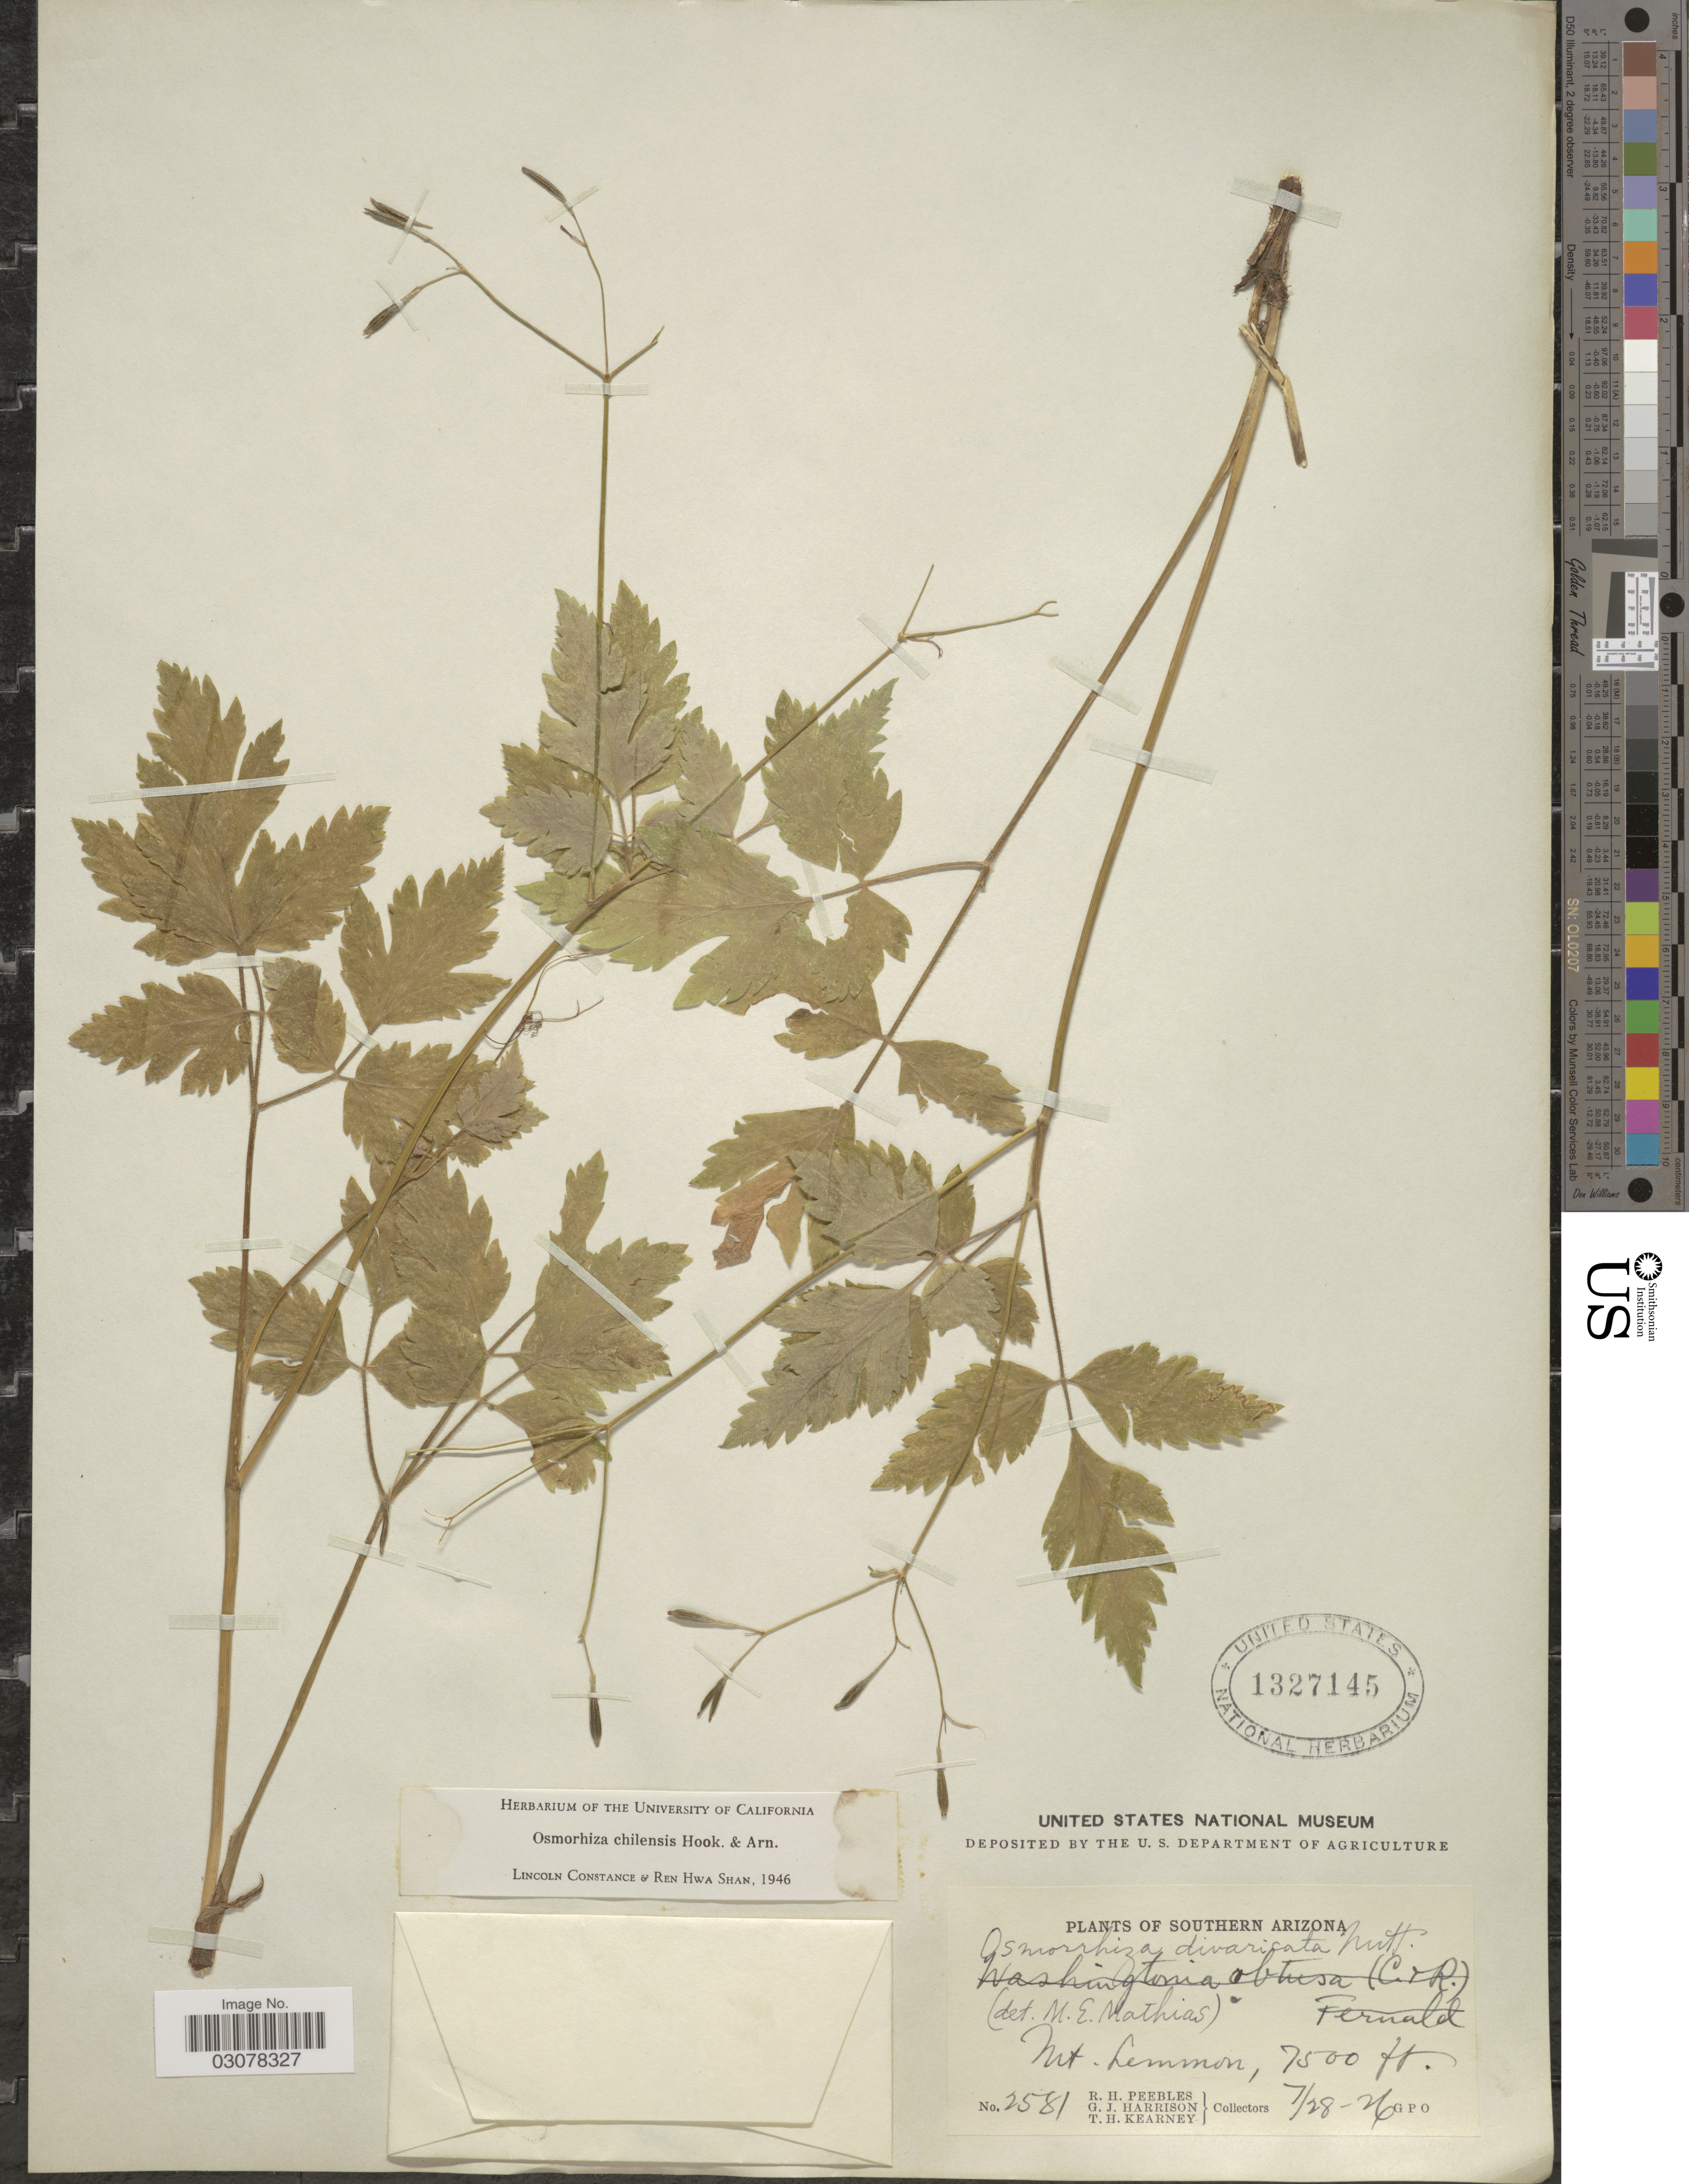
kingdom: Plantae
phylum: Tracheophyta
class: Magnoliopsida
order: Apiales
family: Apiaceae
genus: Osmorhiza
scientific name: Osmorhiza chilensis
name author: Hook. & Arn.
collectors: R. H. Peebles, G. J. Harrison & T. H. Kearney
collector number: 2581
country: United States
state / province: Arizona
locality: Southern Arizona. Mt. Lemmon.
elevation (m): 2286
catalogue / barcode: US 1327145